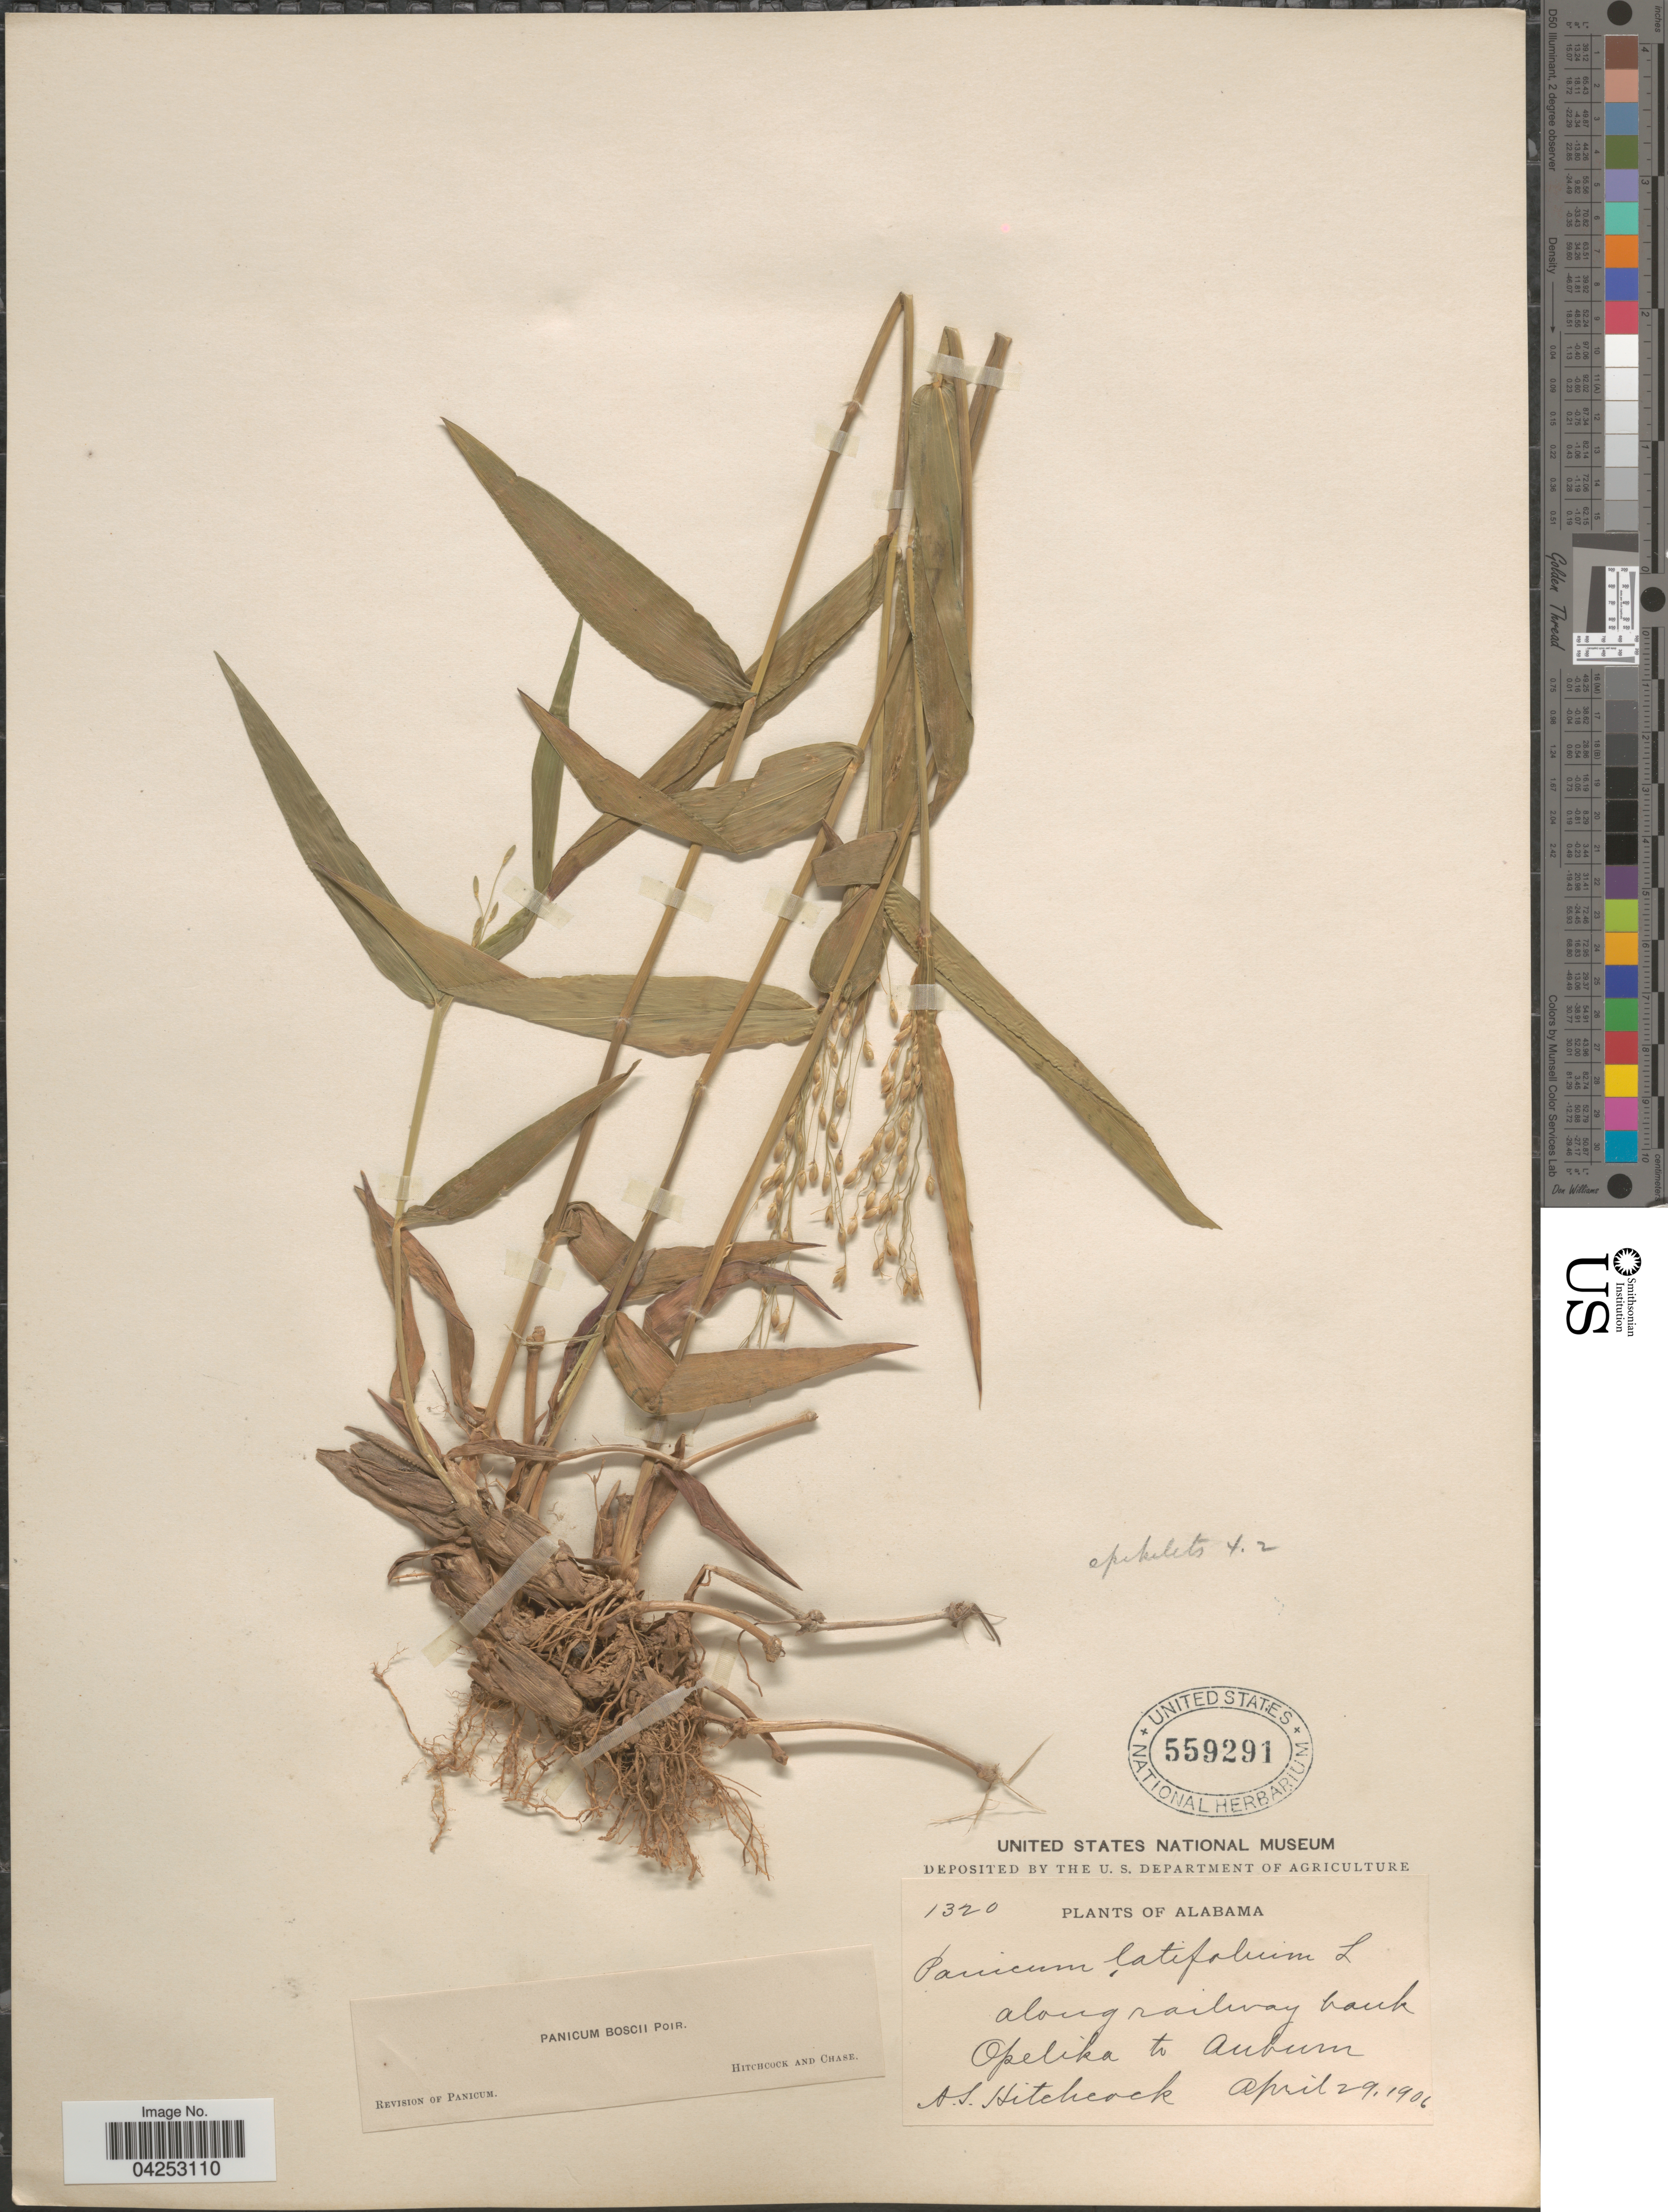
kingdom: Plantae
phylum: Tracheophyta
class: Liliopsida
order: Poales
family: Poaceae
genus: Dichanthelium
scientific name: Dichanthelium boscii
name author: (Poir.) Gould & C.A. Clark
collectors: A. S. Hitchcock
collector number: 1320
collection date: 1906-04-29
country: United States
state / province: Alabama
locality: Along railway bank Opelika to Auburn.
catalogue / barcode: US 559291